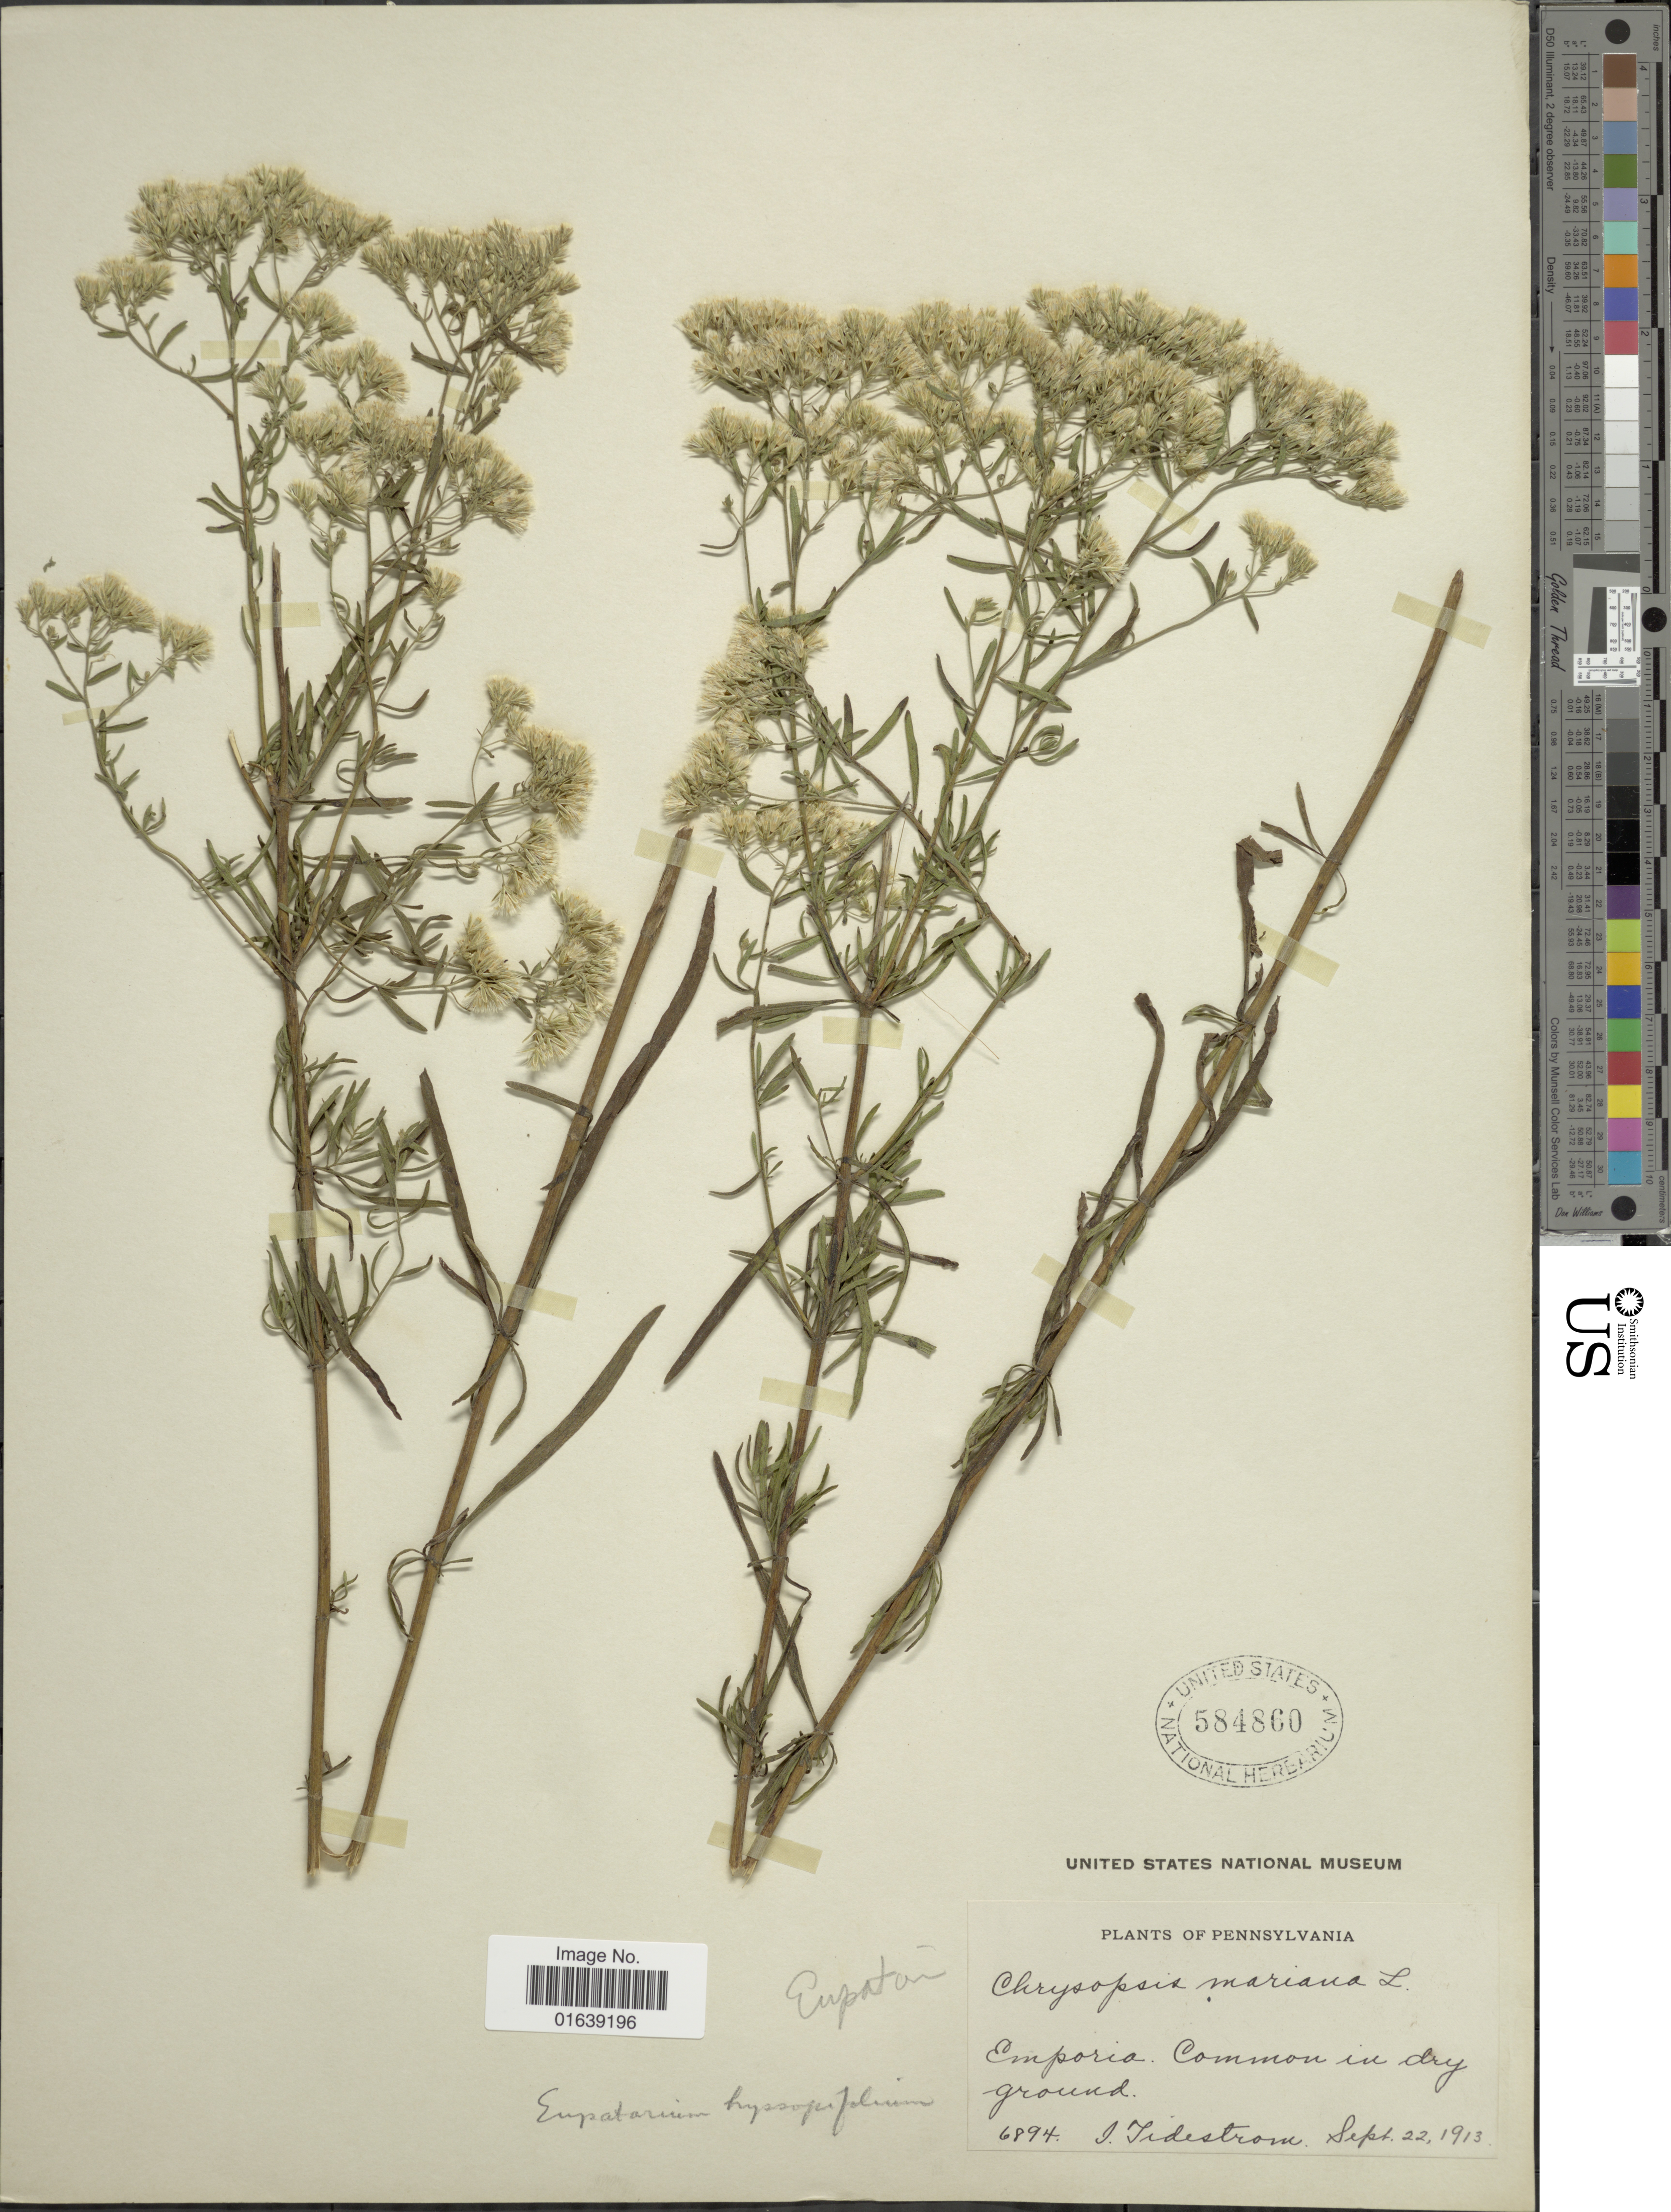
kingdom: Plantae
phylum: Tracheophyta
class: Magnoliopsida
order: Asterales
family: Asteraceae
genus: Eupatorium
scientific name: Eupatorium hyssopifolium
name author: L.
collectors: I. F. Tidestrom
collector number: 6894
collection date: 1913-09-22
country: United States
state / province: Pennsylvania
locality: Pennsylvania. Emporio. Common in dry ground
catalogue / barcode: US 584860